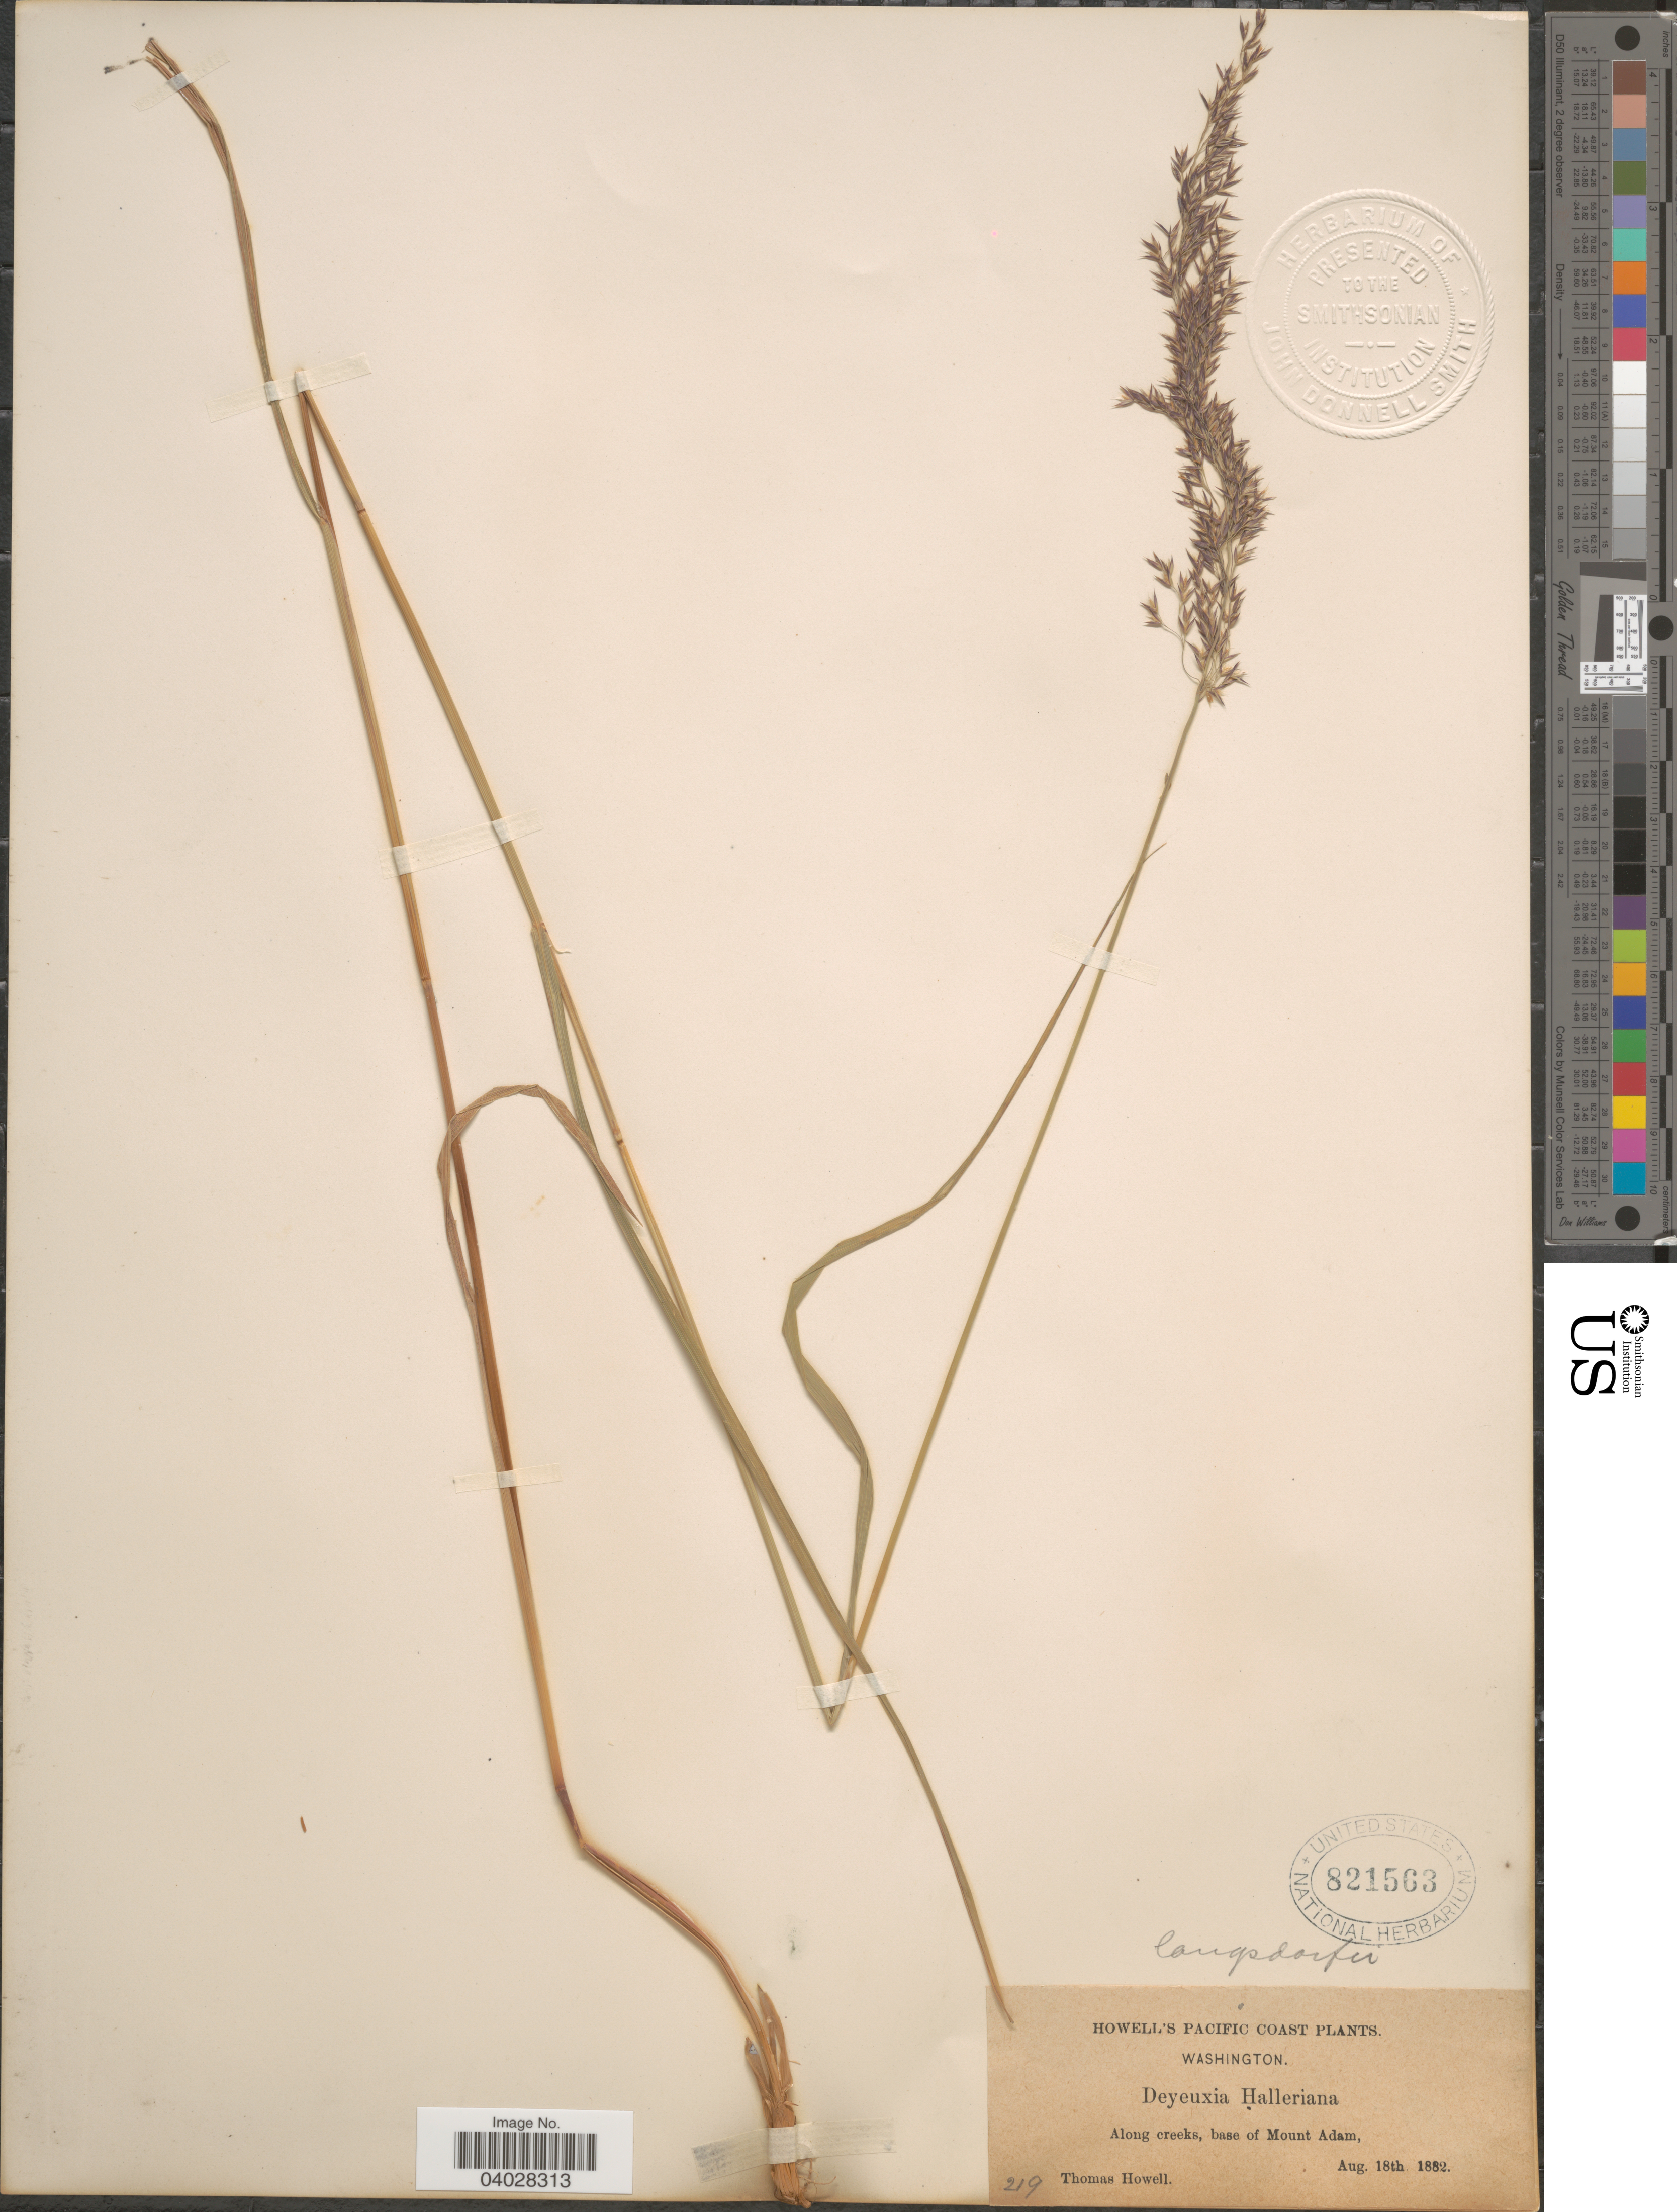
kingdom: Plantae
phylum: Tracheophyta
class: Liliopsida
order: Poales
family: Poaceae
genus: Calamagrostis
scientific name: Calamagrostis canadensis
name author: (Michx.) P. Beauv.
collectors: T. Howell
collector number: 219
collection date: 1882-08-18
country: United States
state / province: Washington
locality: Pacific Coast. Along creeks, base of Mount Adam.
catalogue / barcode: US 821563